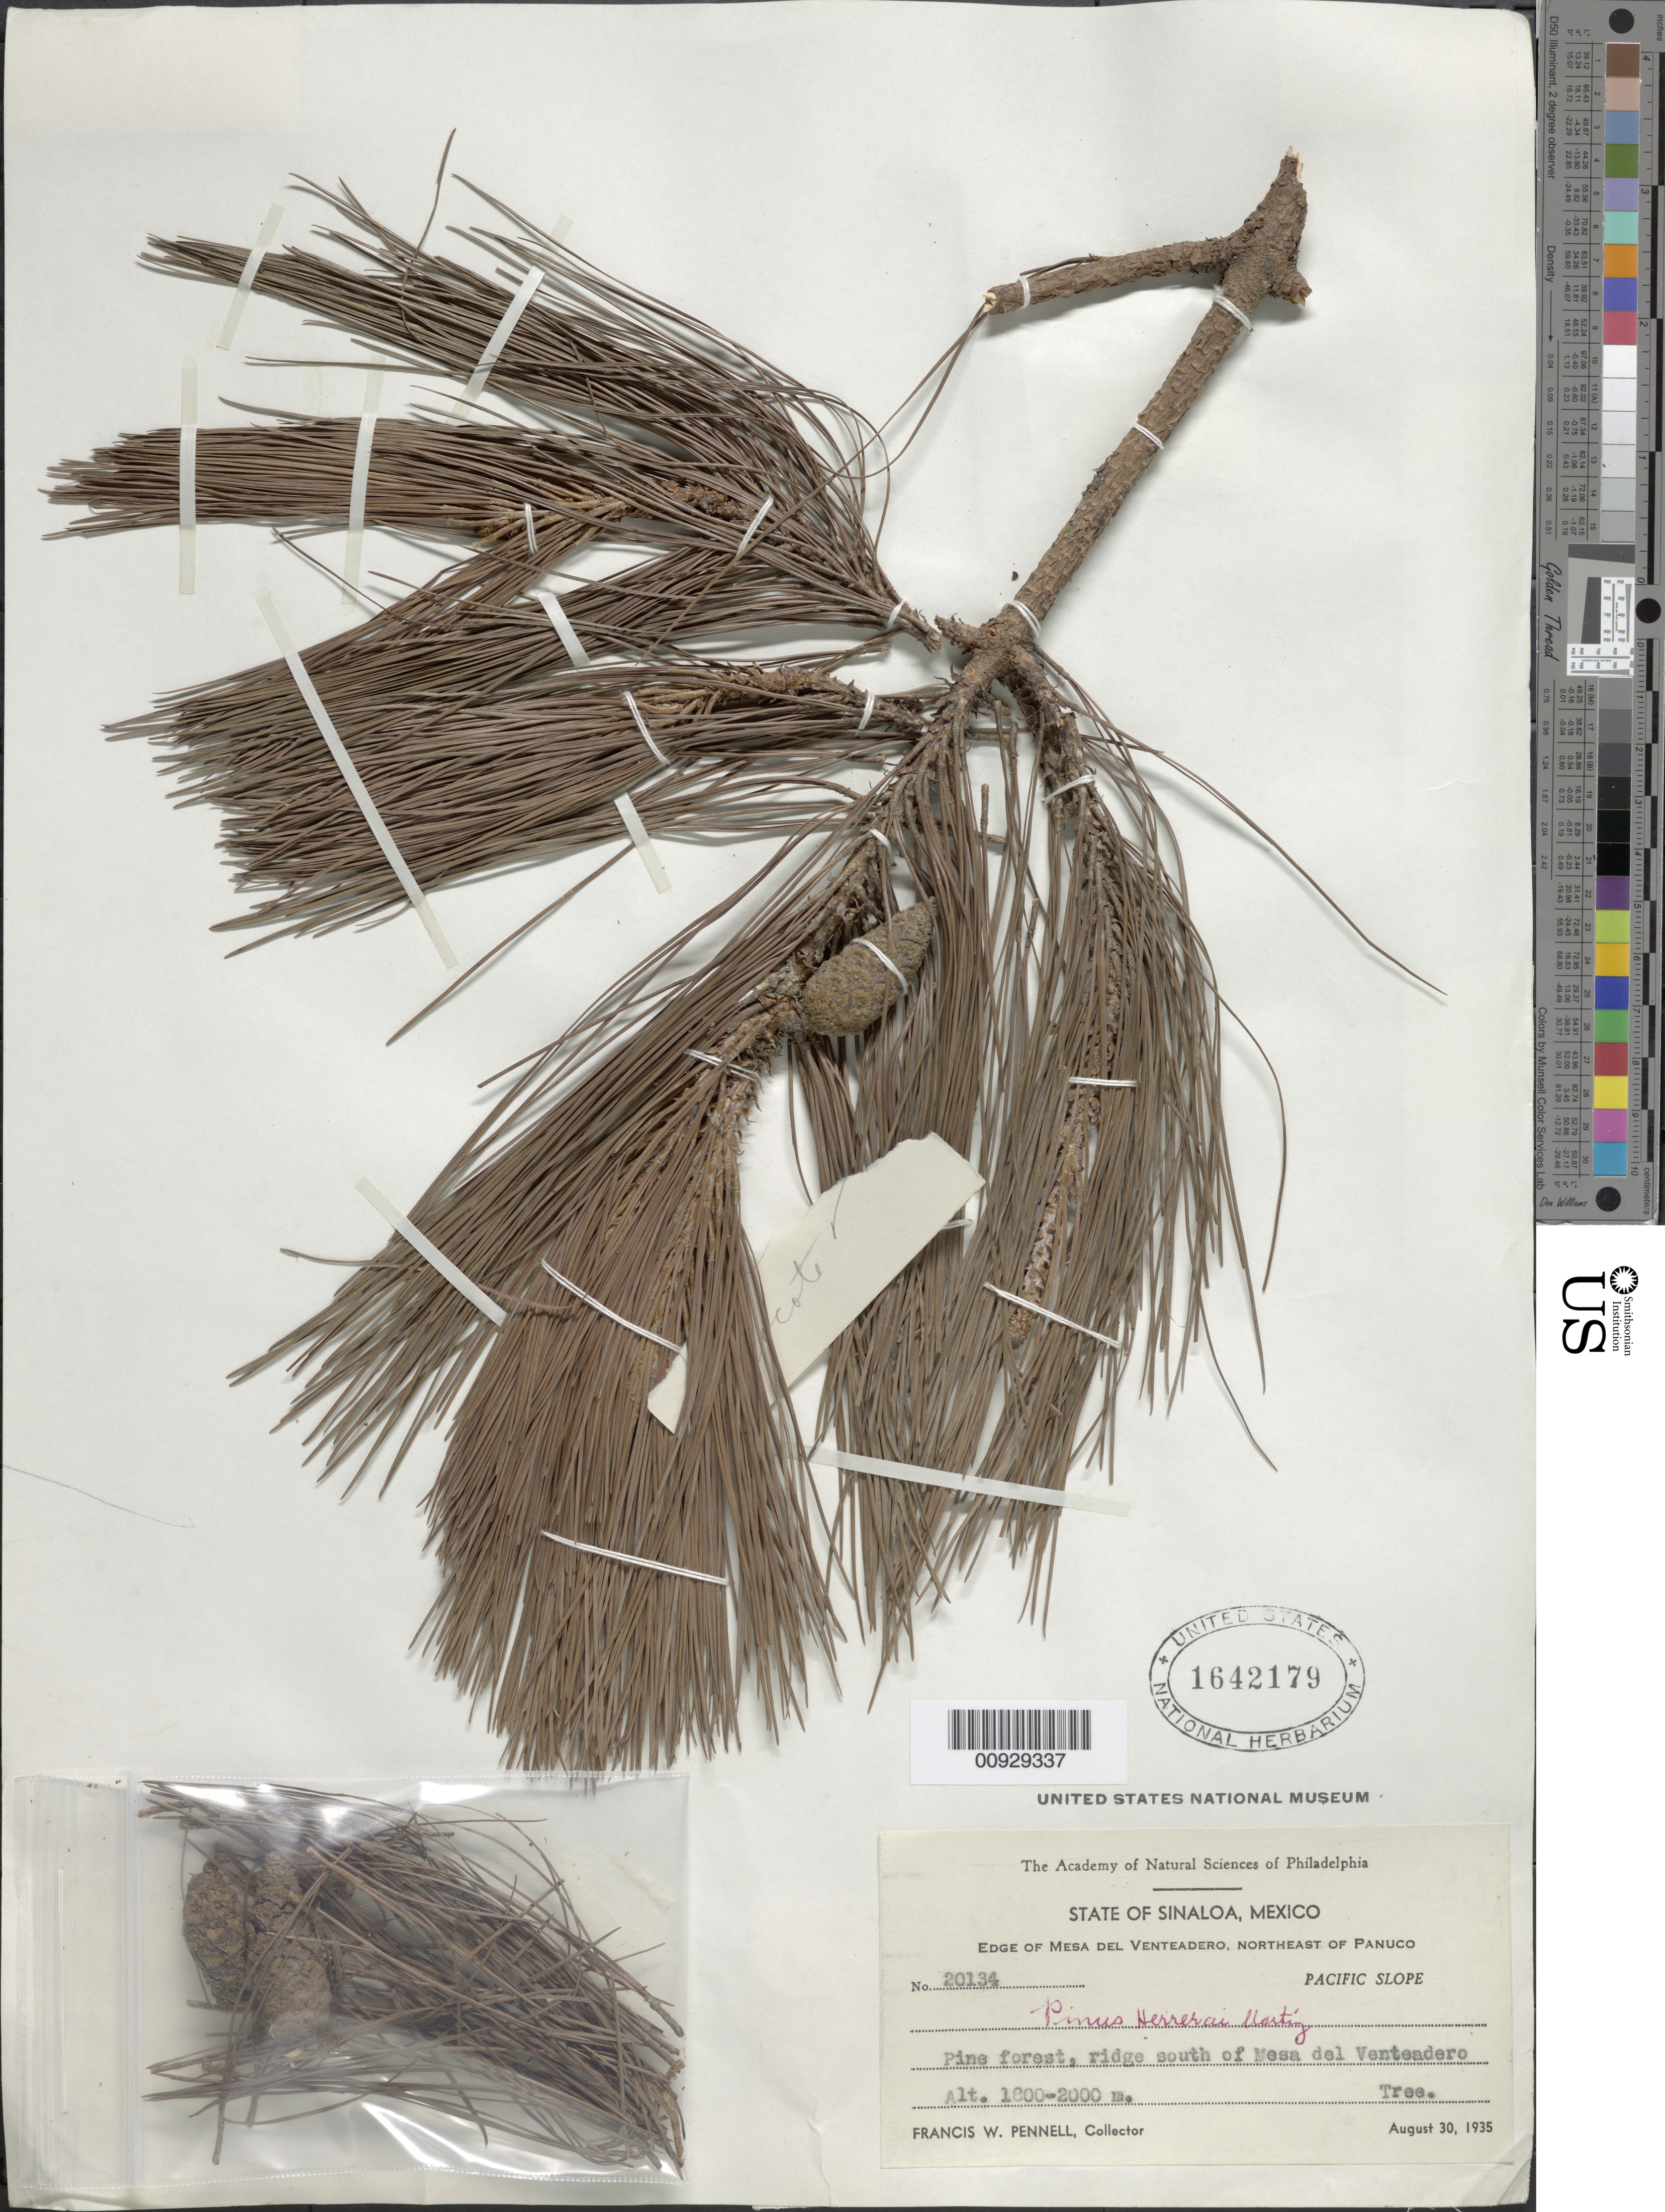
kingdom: Plantae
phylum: Tracheophyta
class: Pinopsida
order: Pinales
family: Pinaceae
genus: Pinus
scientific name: Pinus herrerae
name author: Martínez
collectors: F. W. Pennell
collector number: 20134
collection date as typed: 30 Aug 1935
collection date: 1935-08-30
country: Mexico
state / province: Sinaloa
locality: Ridge south of Mesa del Verteadero. Northeast of Panuco. Pacific Slope.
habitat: Pine forest, ridge.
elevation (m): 2000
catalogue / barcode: US 1642179